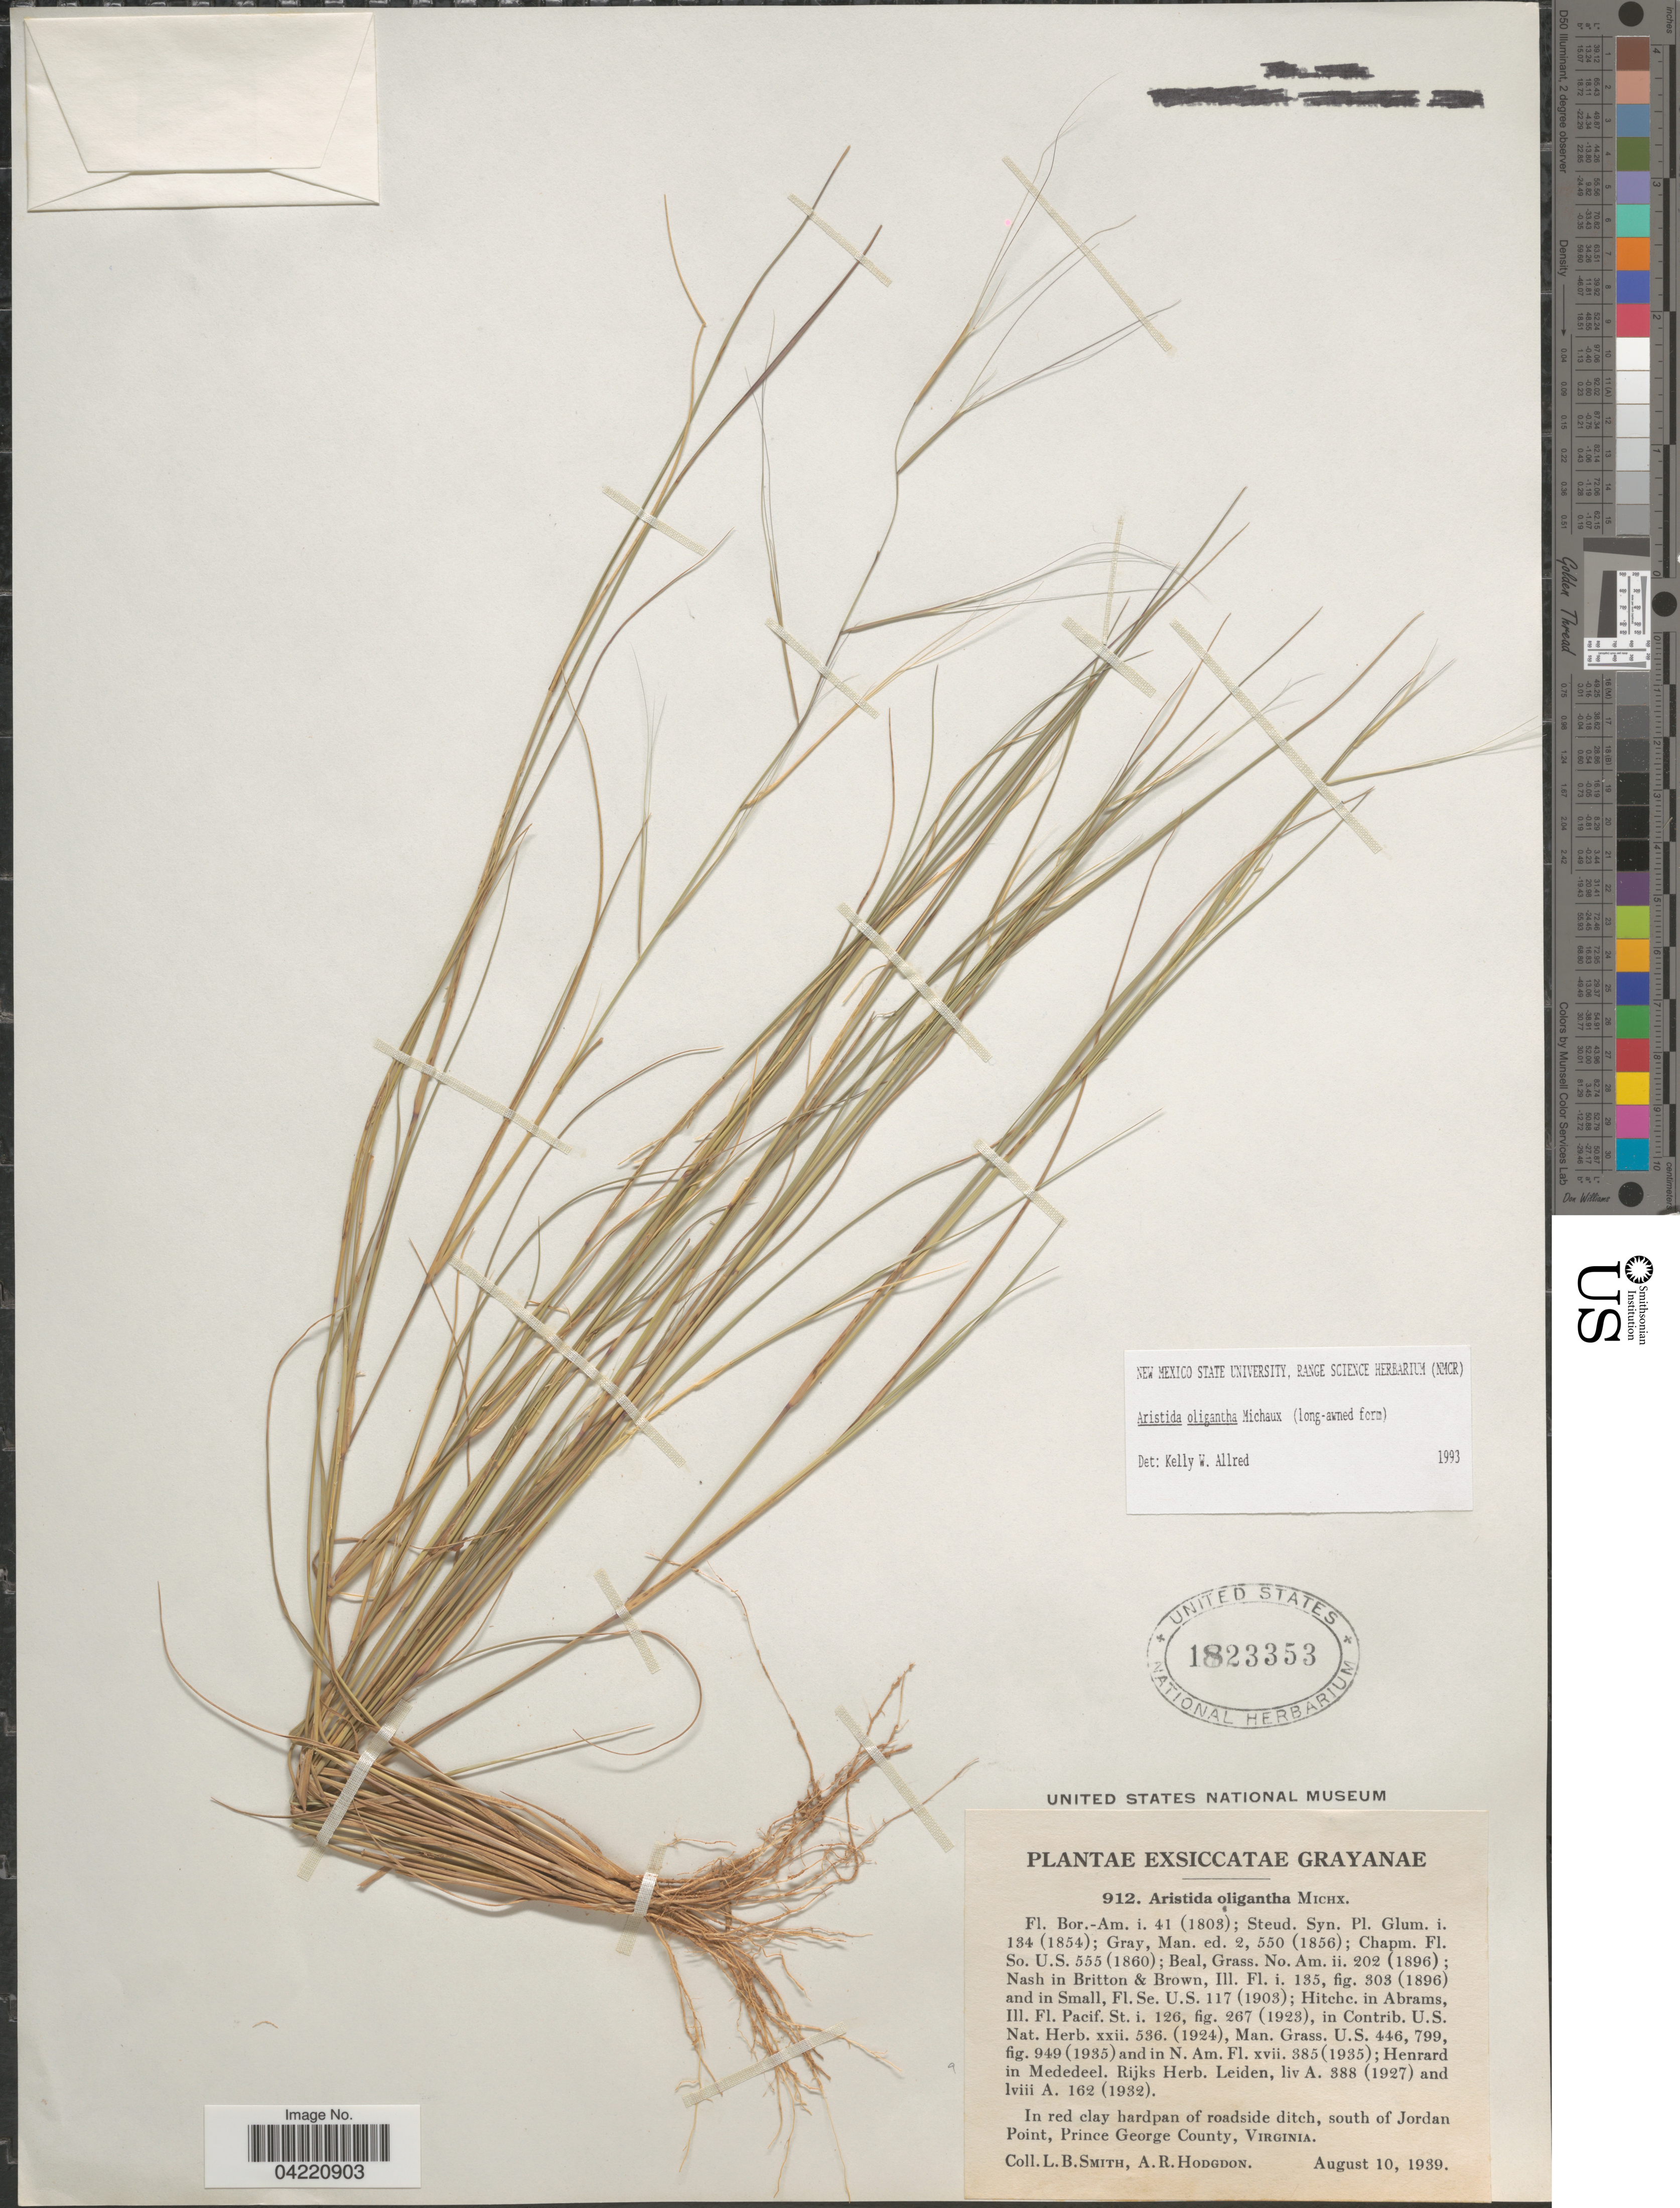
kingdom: Plantae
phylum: Tracheophyta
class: Liliopsida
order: Poales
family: Poaceae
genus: Aristida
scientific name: Aristida oligantha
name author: Michx.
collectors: L. Smith & A. R. Hodgdon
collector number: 912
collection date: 1939-08-10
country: United States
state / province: Virginia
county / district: Prince George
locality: In red clay hardpan of roadside ditch, S of Jordan Point,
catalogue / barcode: US 1823353